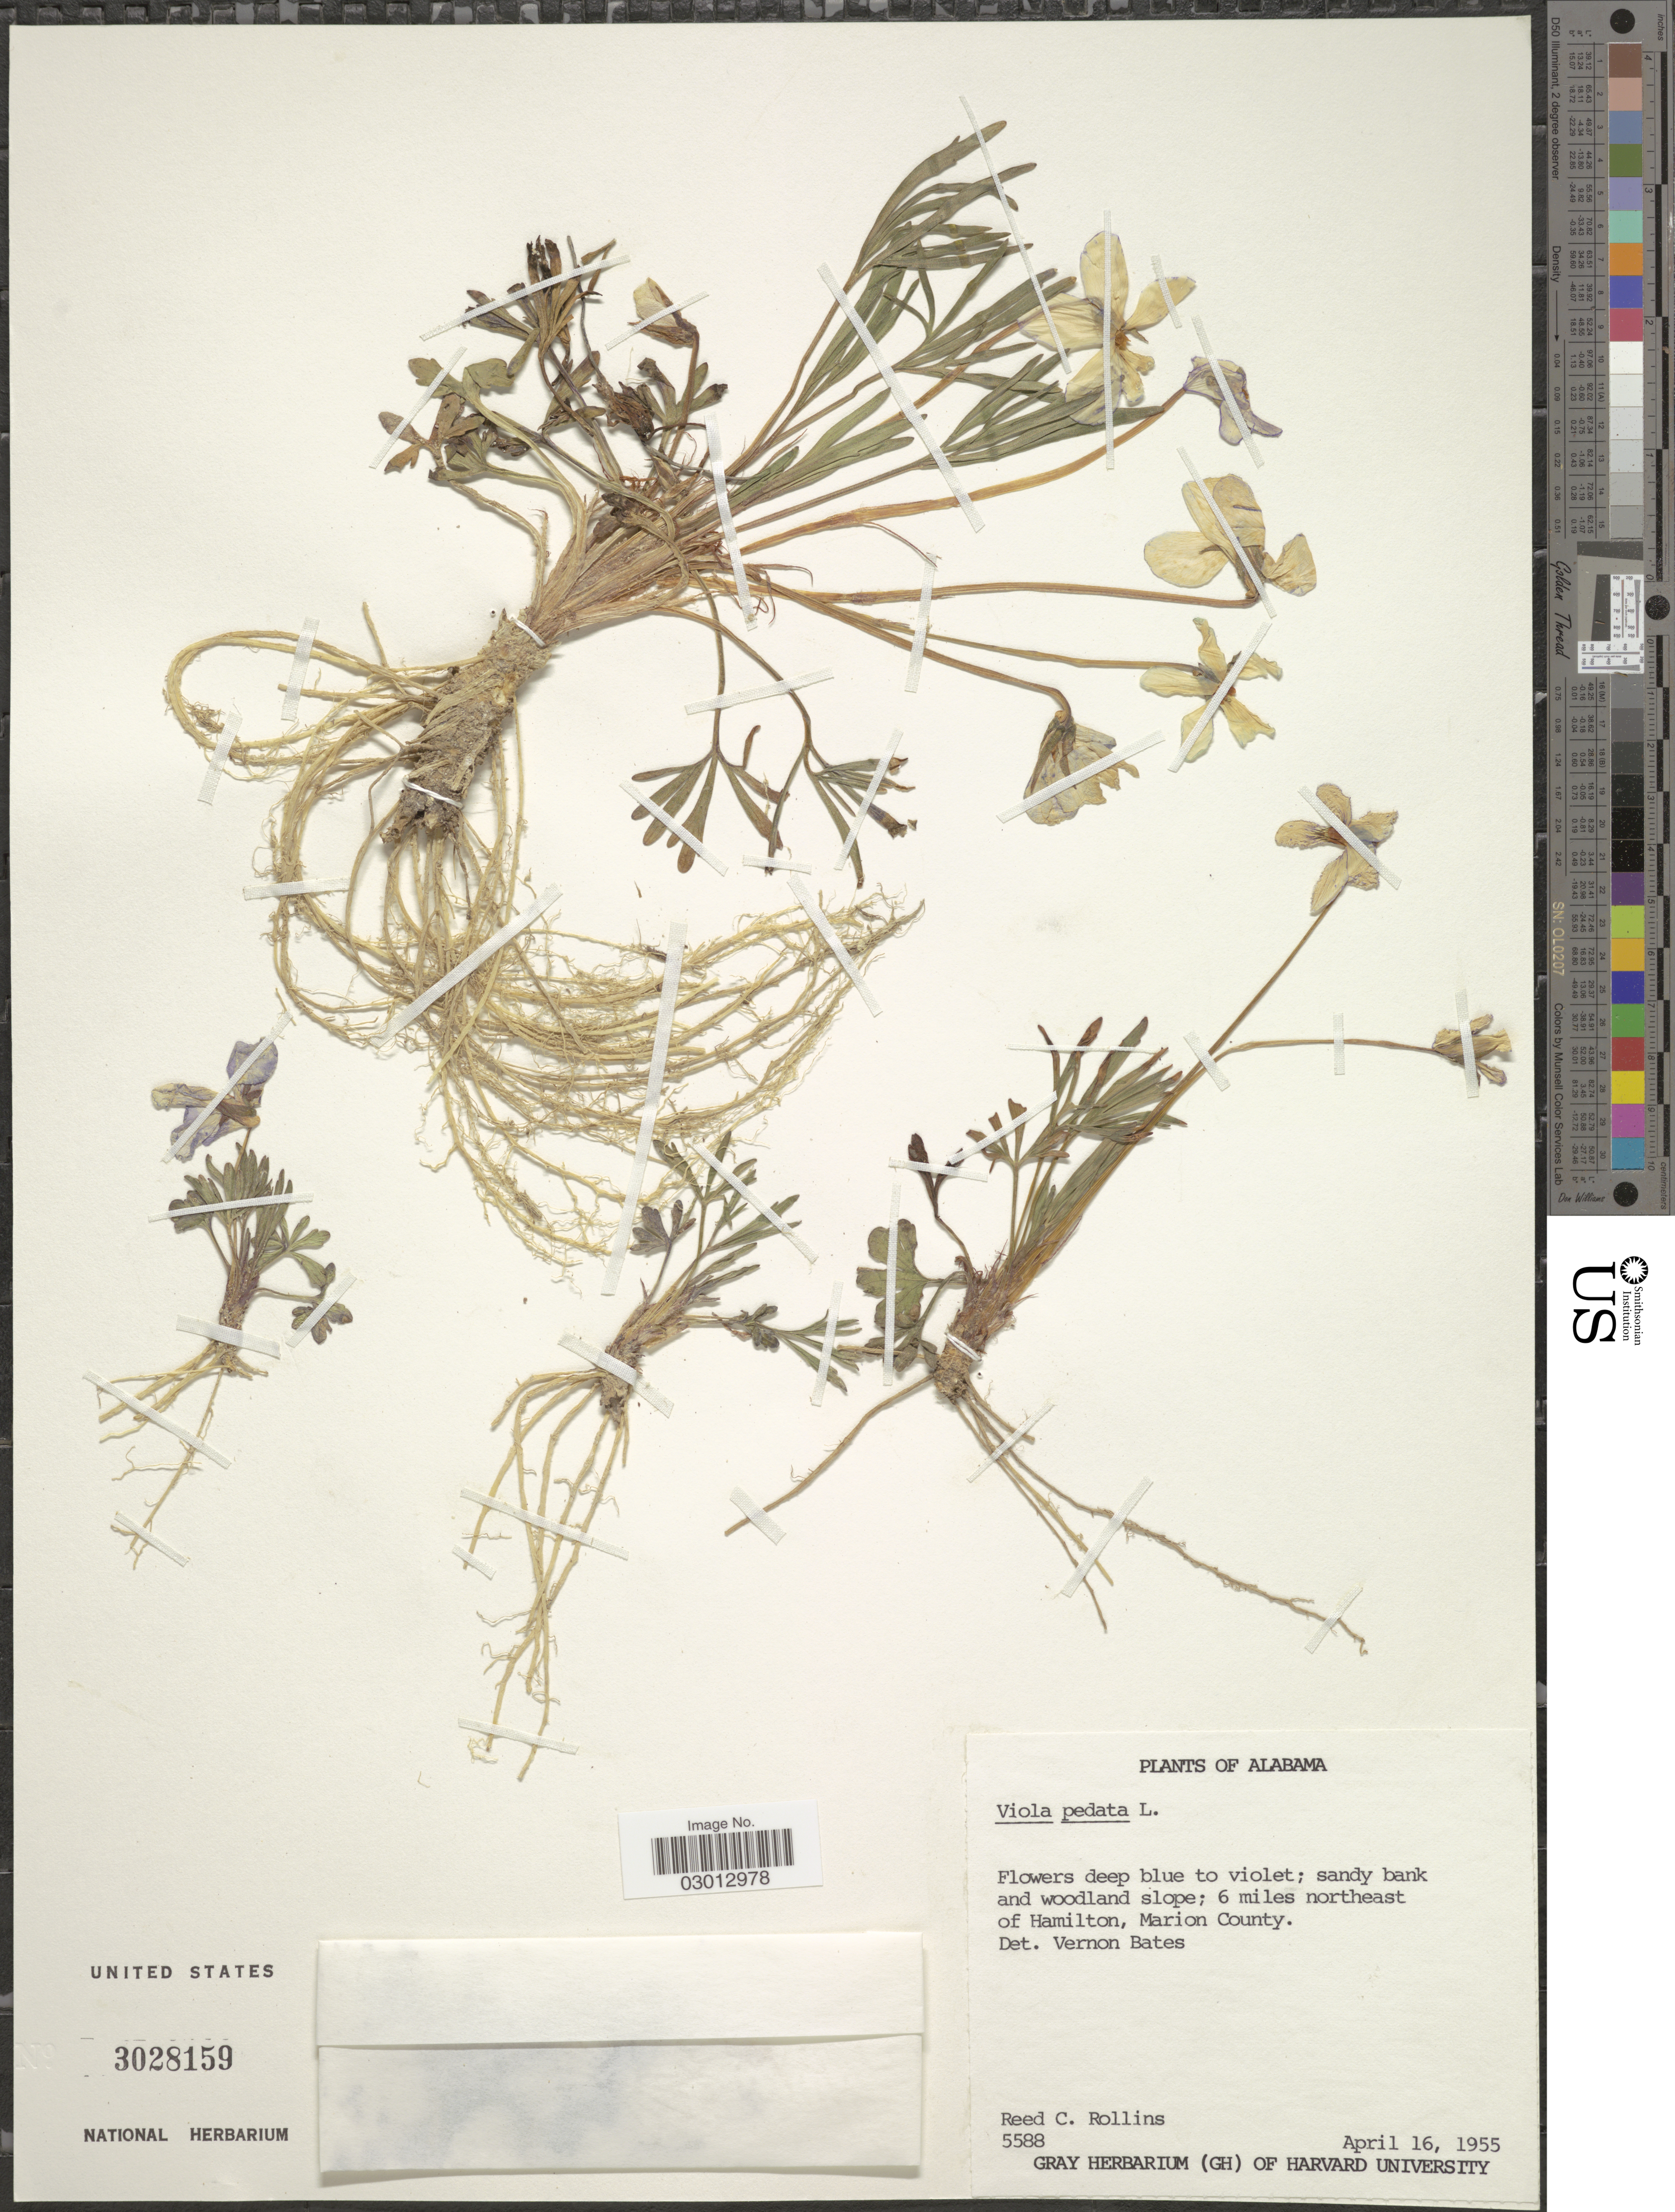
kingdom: Plantae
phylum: Tracheophyta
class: Magnoliopsida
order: Malpighiales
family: Violaceae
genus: Viola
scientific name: Viola pedata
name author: L.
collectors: R. C. Rollins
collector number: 5538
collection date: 1955-04-16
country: United States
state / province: Alabama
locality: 6 miles northeast of Hamilton, Marion County.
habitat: sandy bank and woodland slope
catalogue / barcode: US 3028159